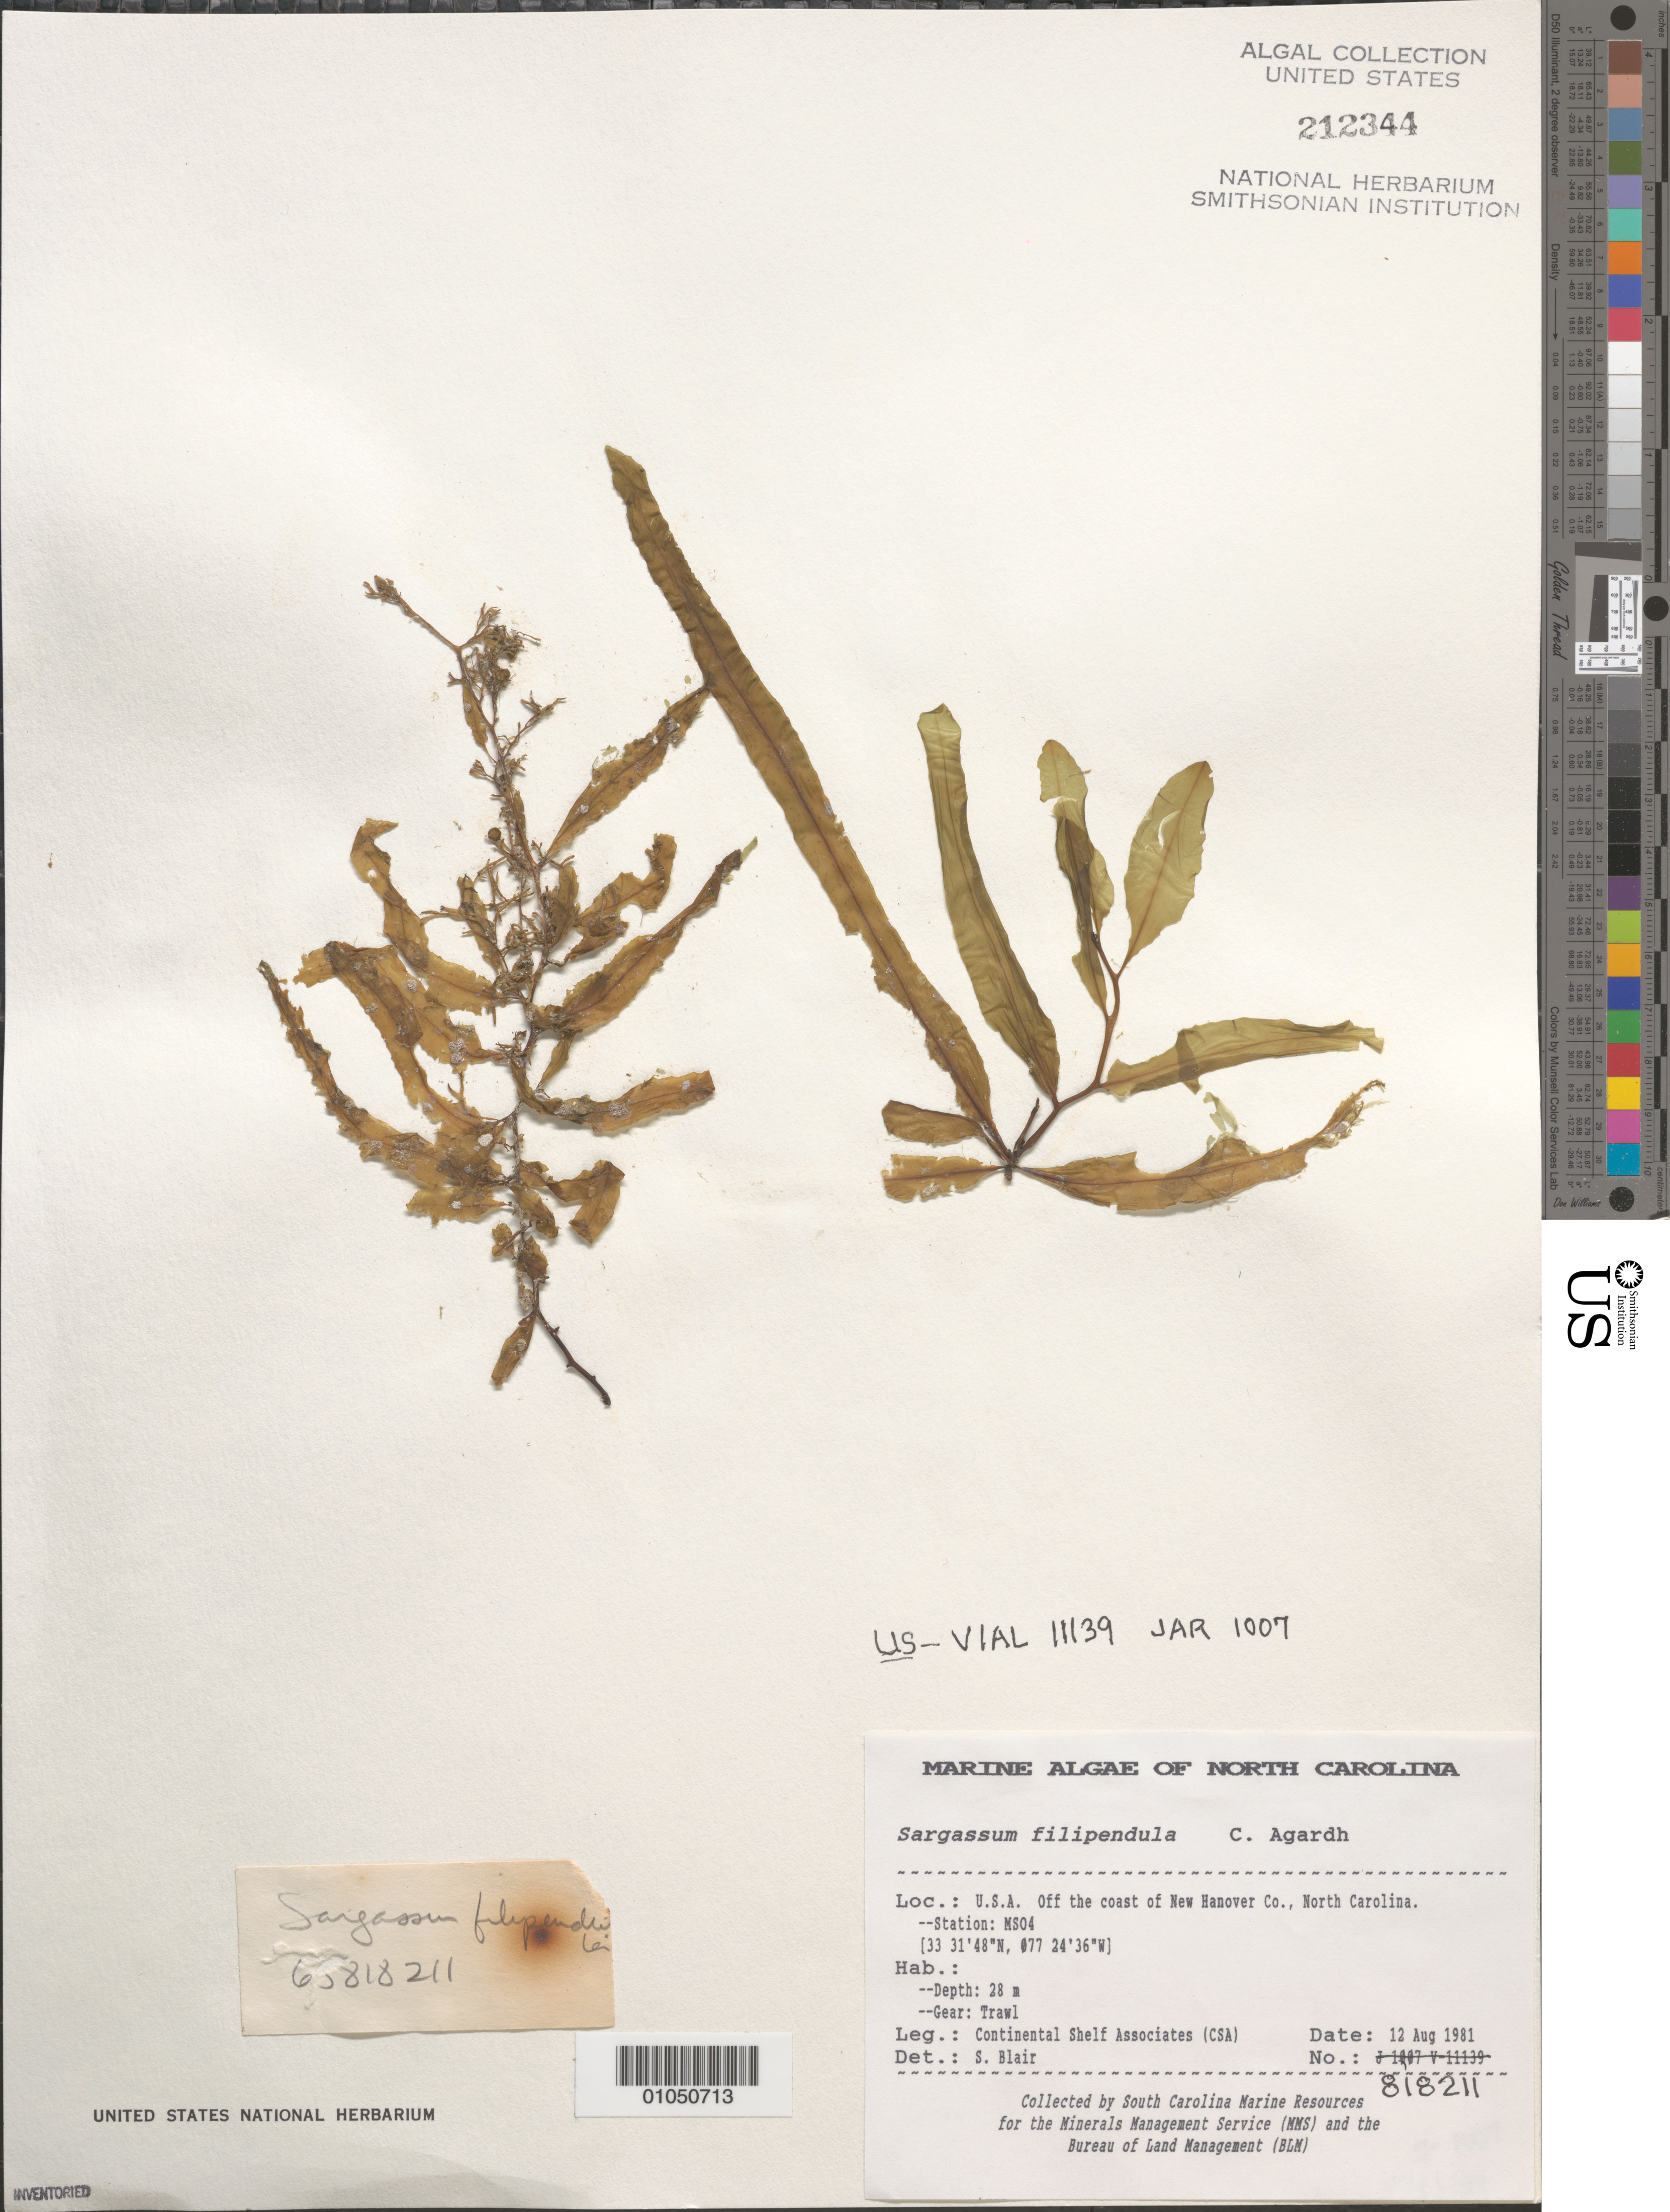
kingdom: Chromista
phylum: Ochrophyta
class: Phaeophyceae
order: Fucales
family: Sargassaceae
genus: Sargassum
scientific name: Sargassum filipendula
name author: C. Agardh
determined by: Blair, S. M.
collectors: Continental Shelf Associates for the MMS/BLM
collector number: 818211 Station MS04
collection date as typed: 12 Aug 1981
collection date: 1981-08-12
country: United States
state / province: North Carolina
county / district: New Hanover County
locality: Off coast of New Hanover County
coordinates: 33 31'48"N, 77 24'36"W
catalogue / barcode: US 212344